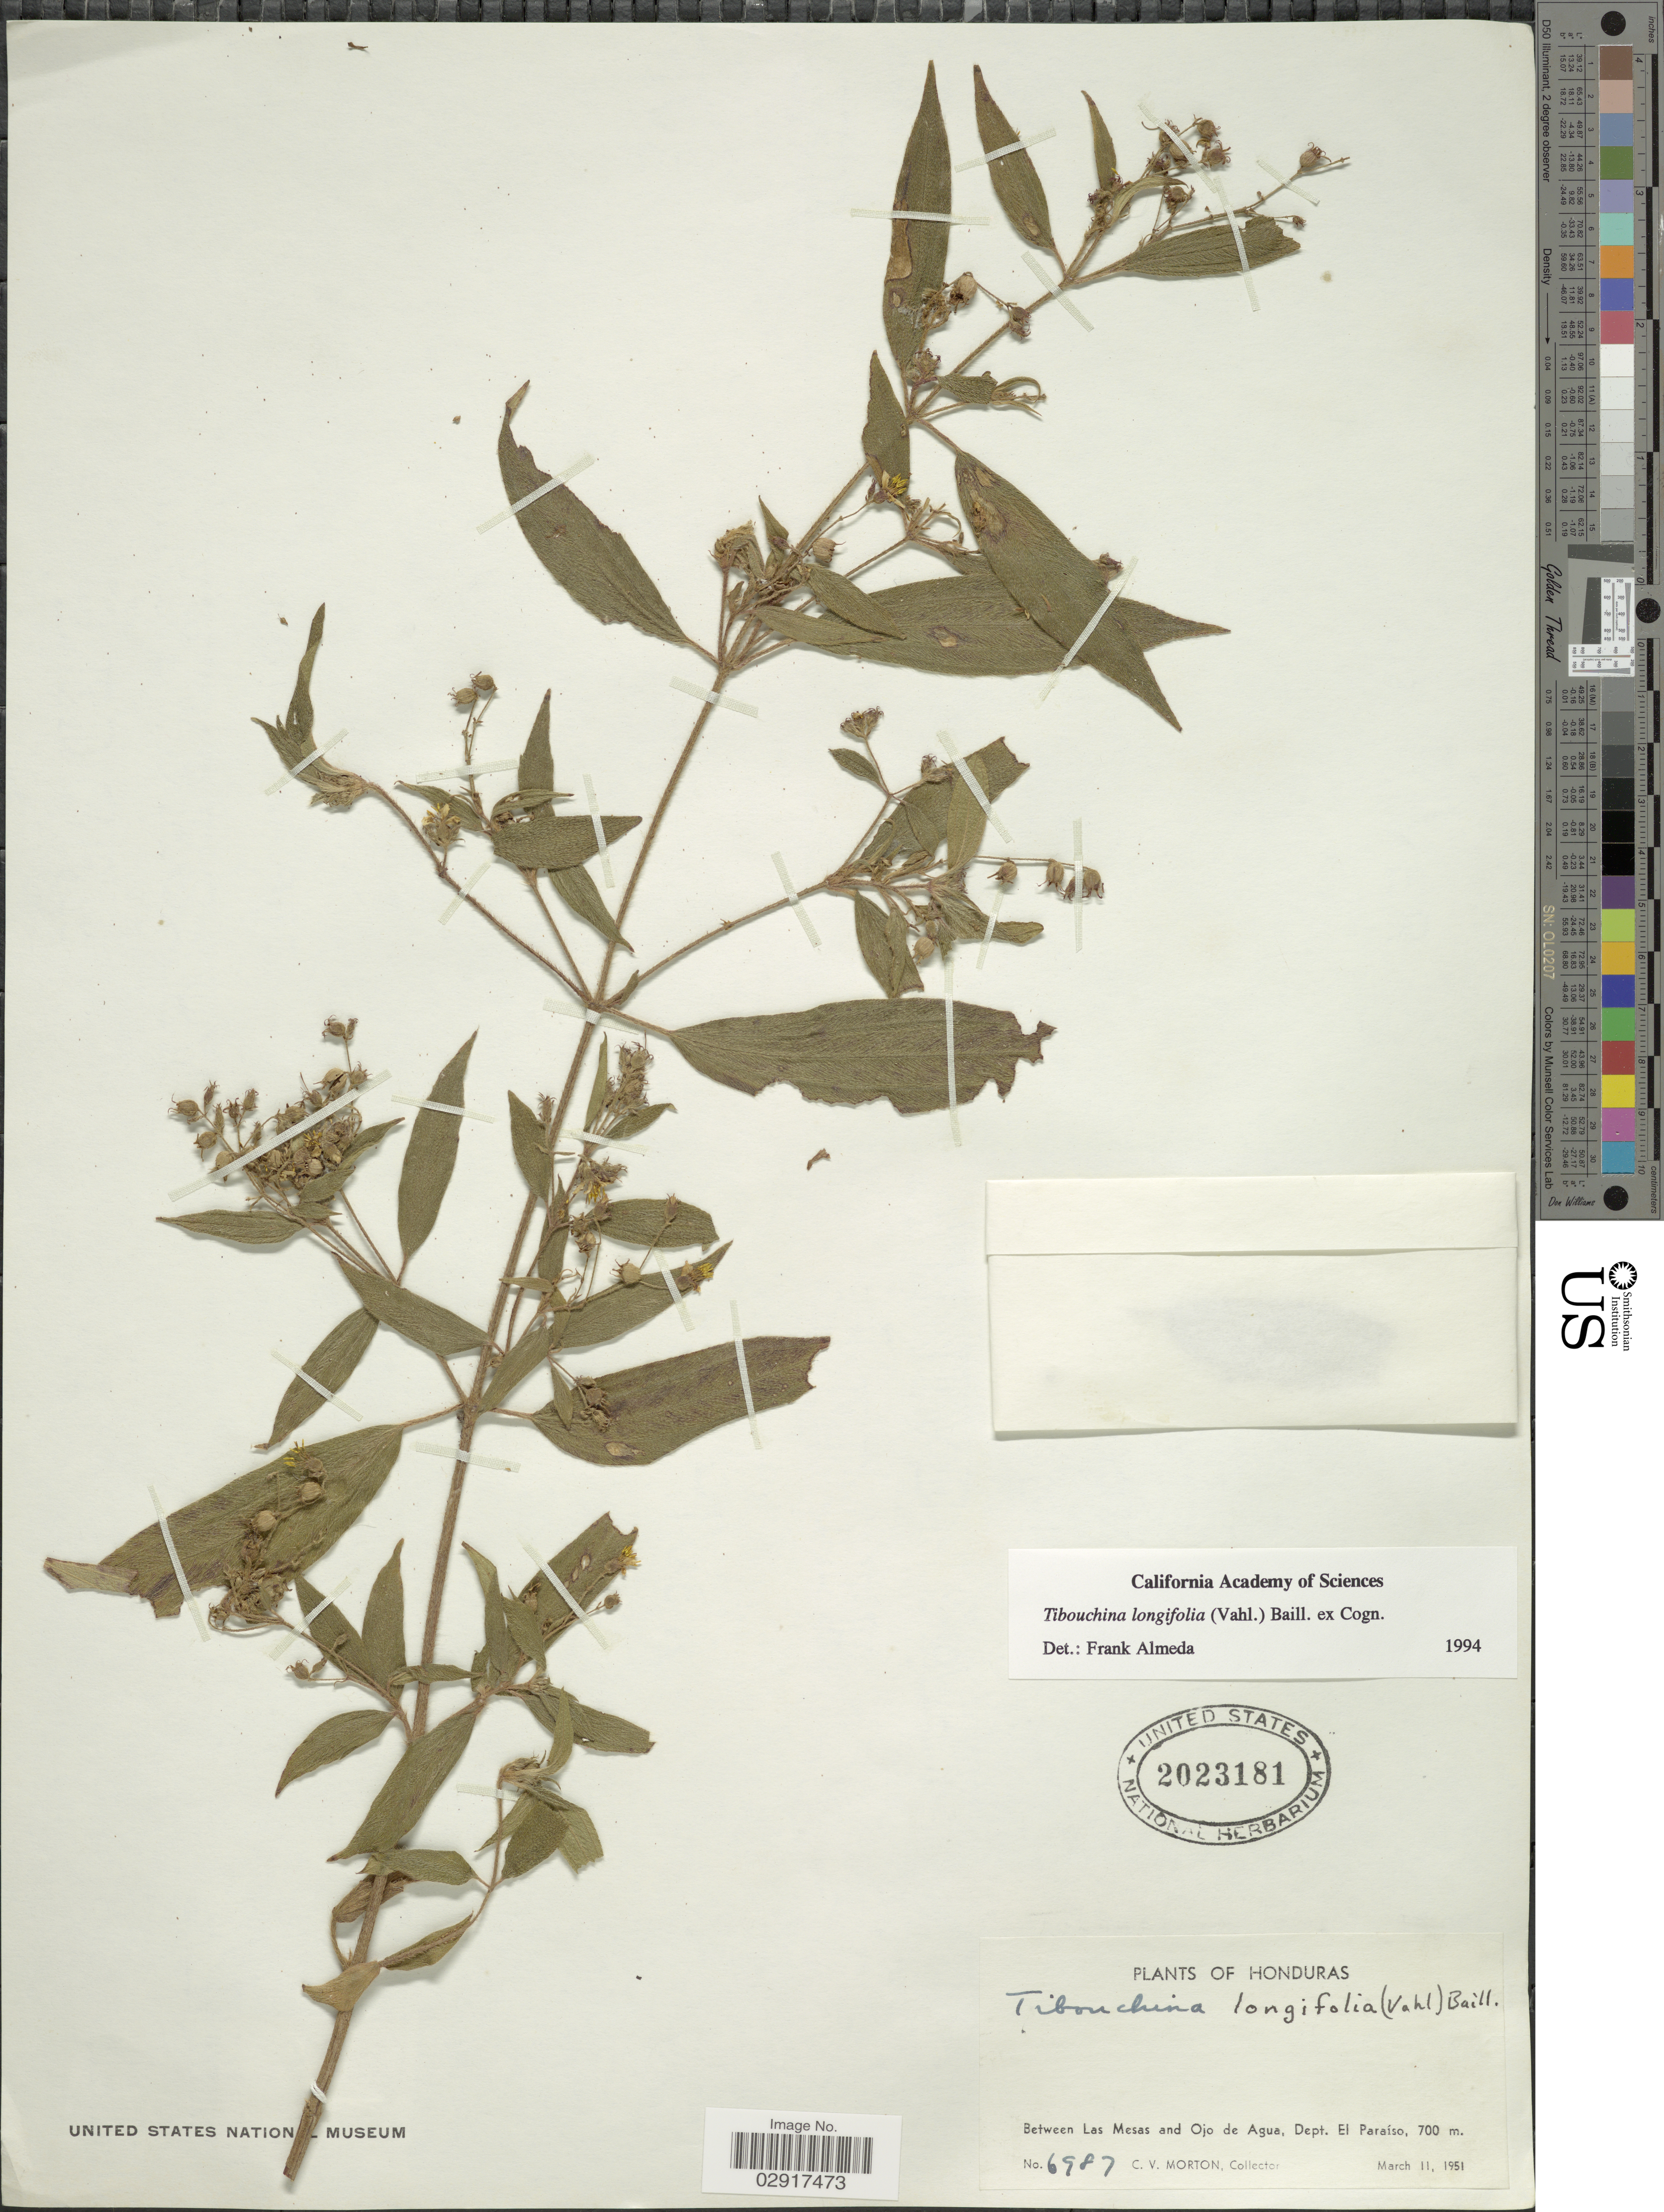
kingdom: Plantae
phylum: Tracheophyta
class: Magnoliopsida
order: Myrtales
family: Melastomataceae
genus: Chaetogastra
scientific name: Chaetogastra longifolia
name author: (Vahl) DC.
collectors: C. V. Morton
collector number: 6987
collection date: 1951-03-11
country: Honduras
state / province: El Paraíso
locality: Between Las Mesas and Ojo de Agua, Dept. El Paraíso.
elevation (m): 700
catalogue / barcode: US 2023181